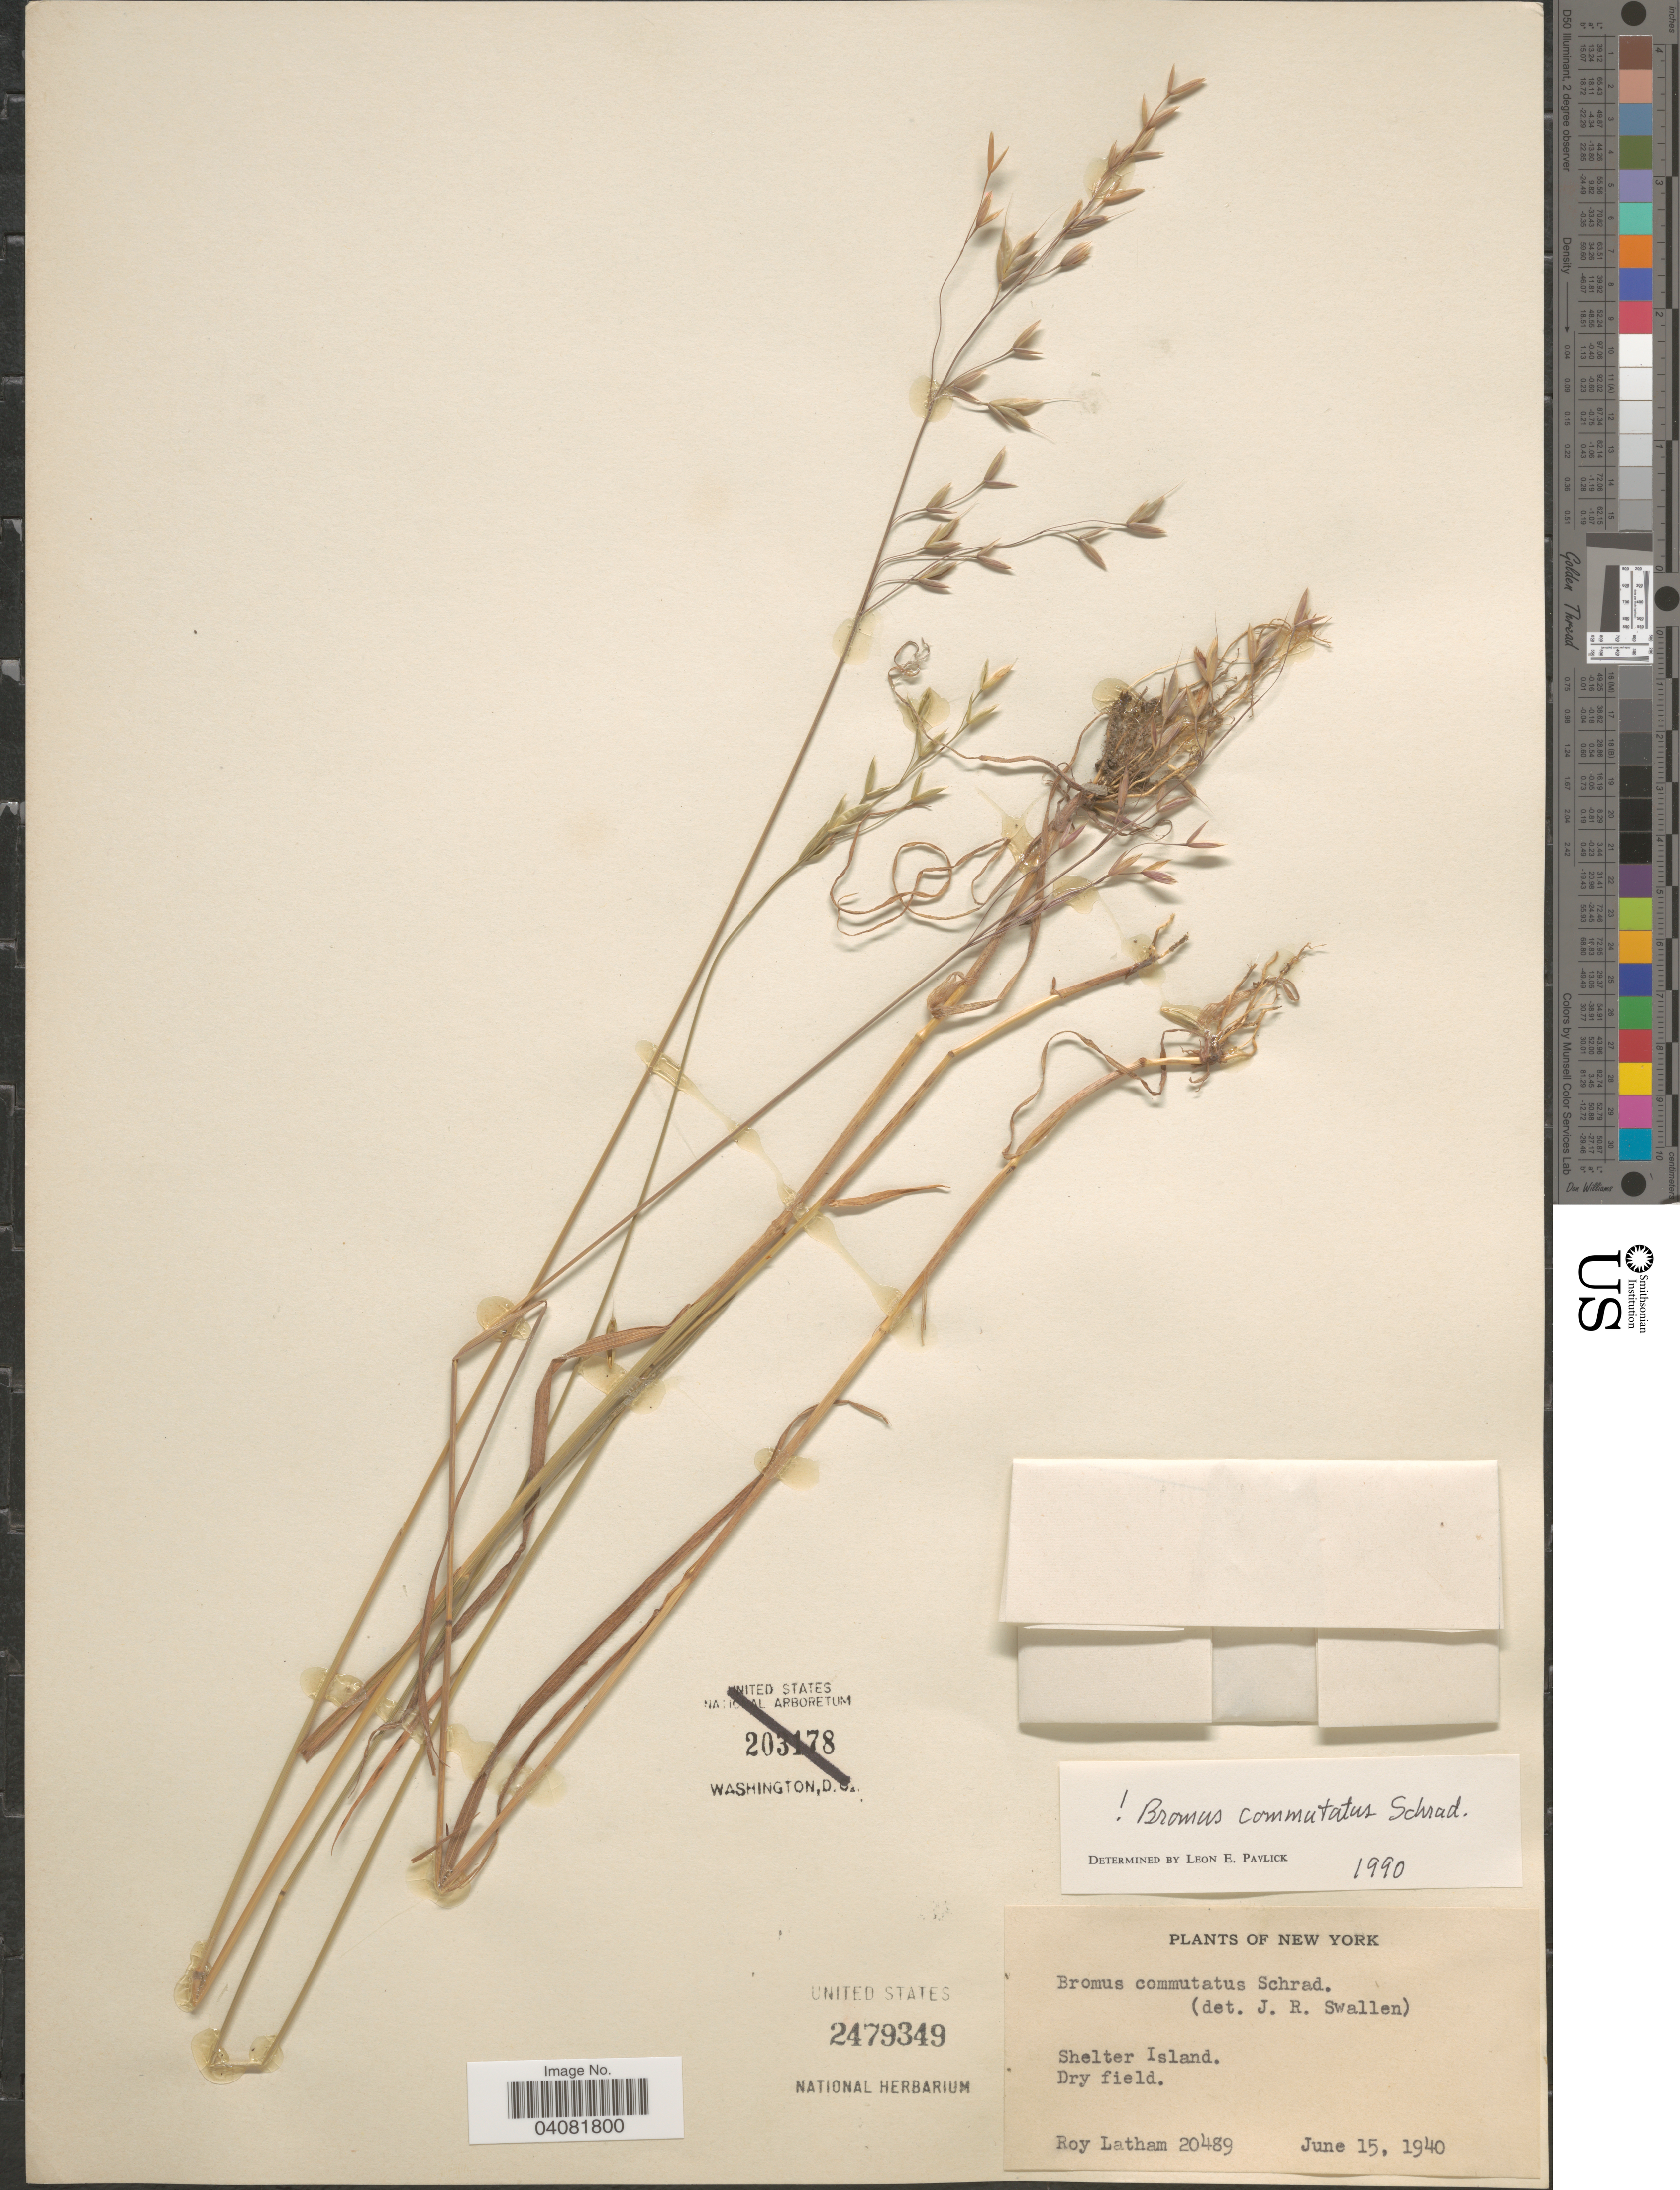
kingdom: Plantae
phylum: Tracheophyta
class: Liliopsida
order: Poales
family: Poaceae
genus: Bromus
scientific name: Bromus commutatus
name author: Schrad.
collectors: R. Latham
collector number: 20489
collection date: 1940-06-15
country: United States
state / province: New York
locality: Shelter Island. Dry field.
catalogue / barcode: US 2479349